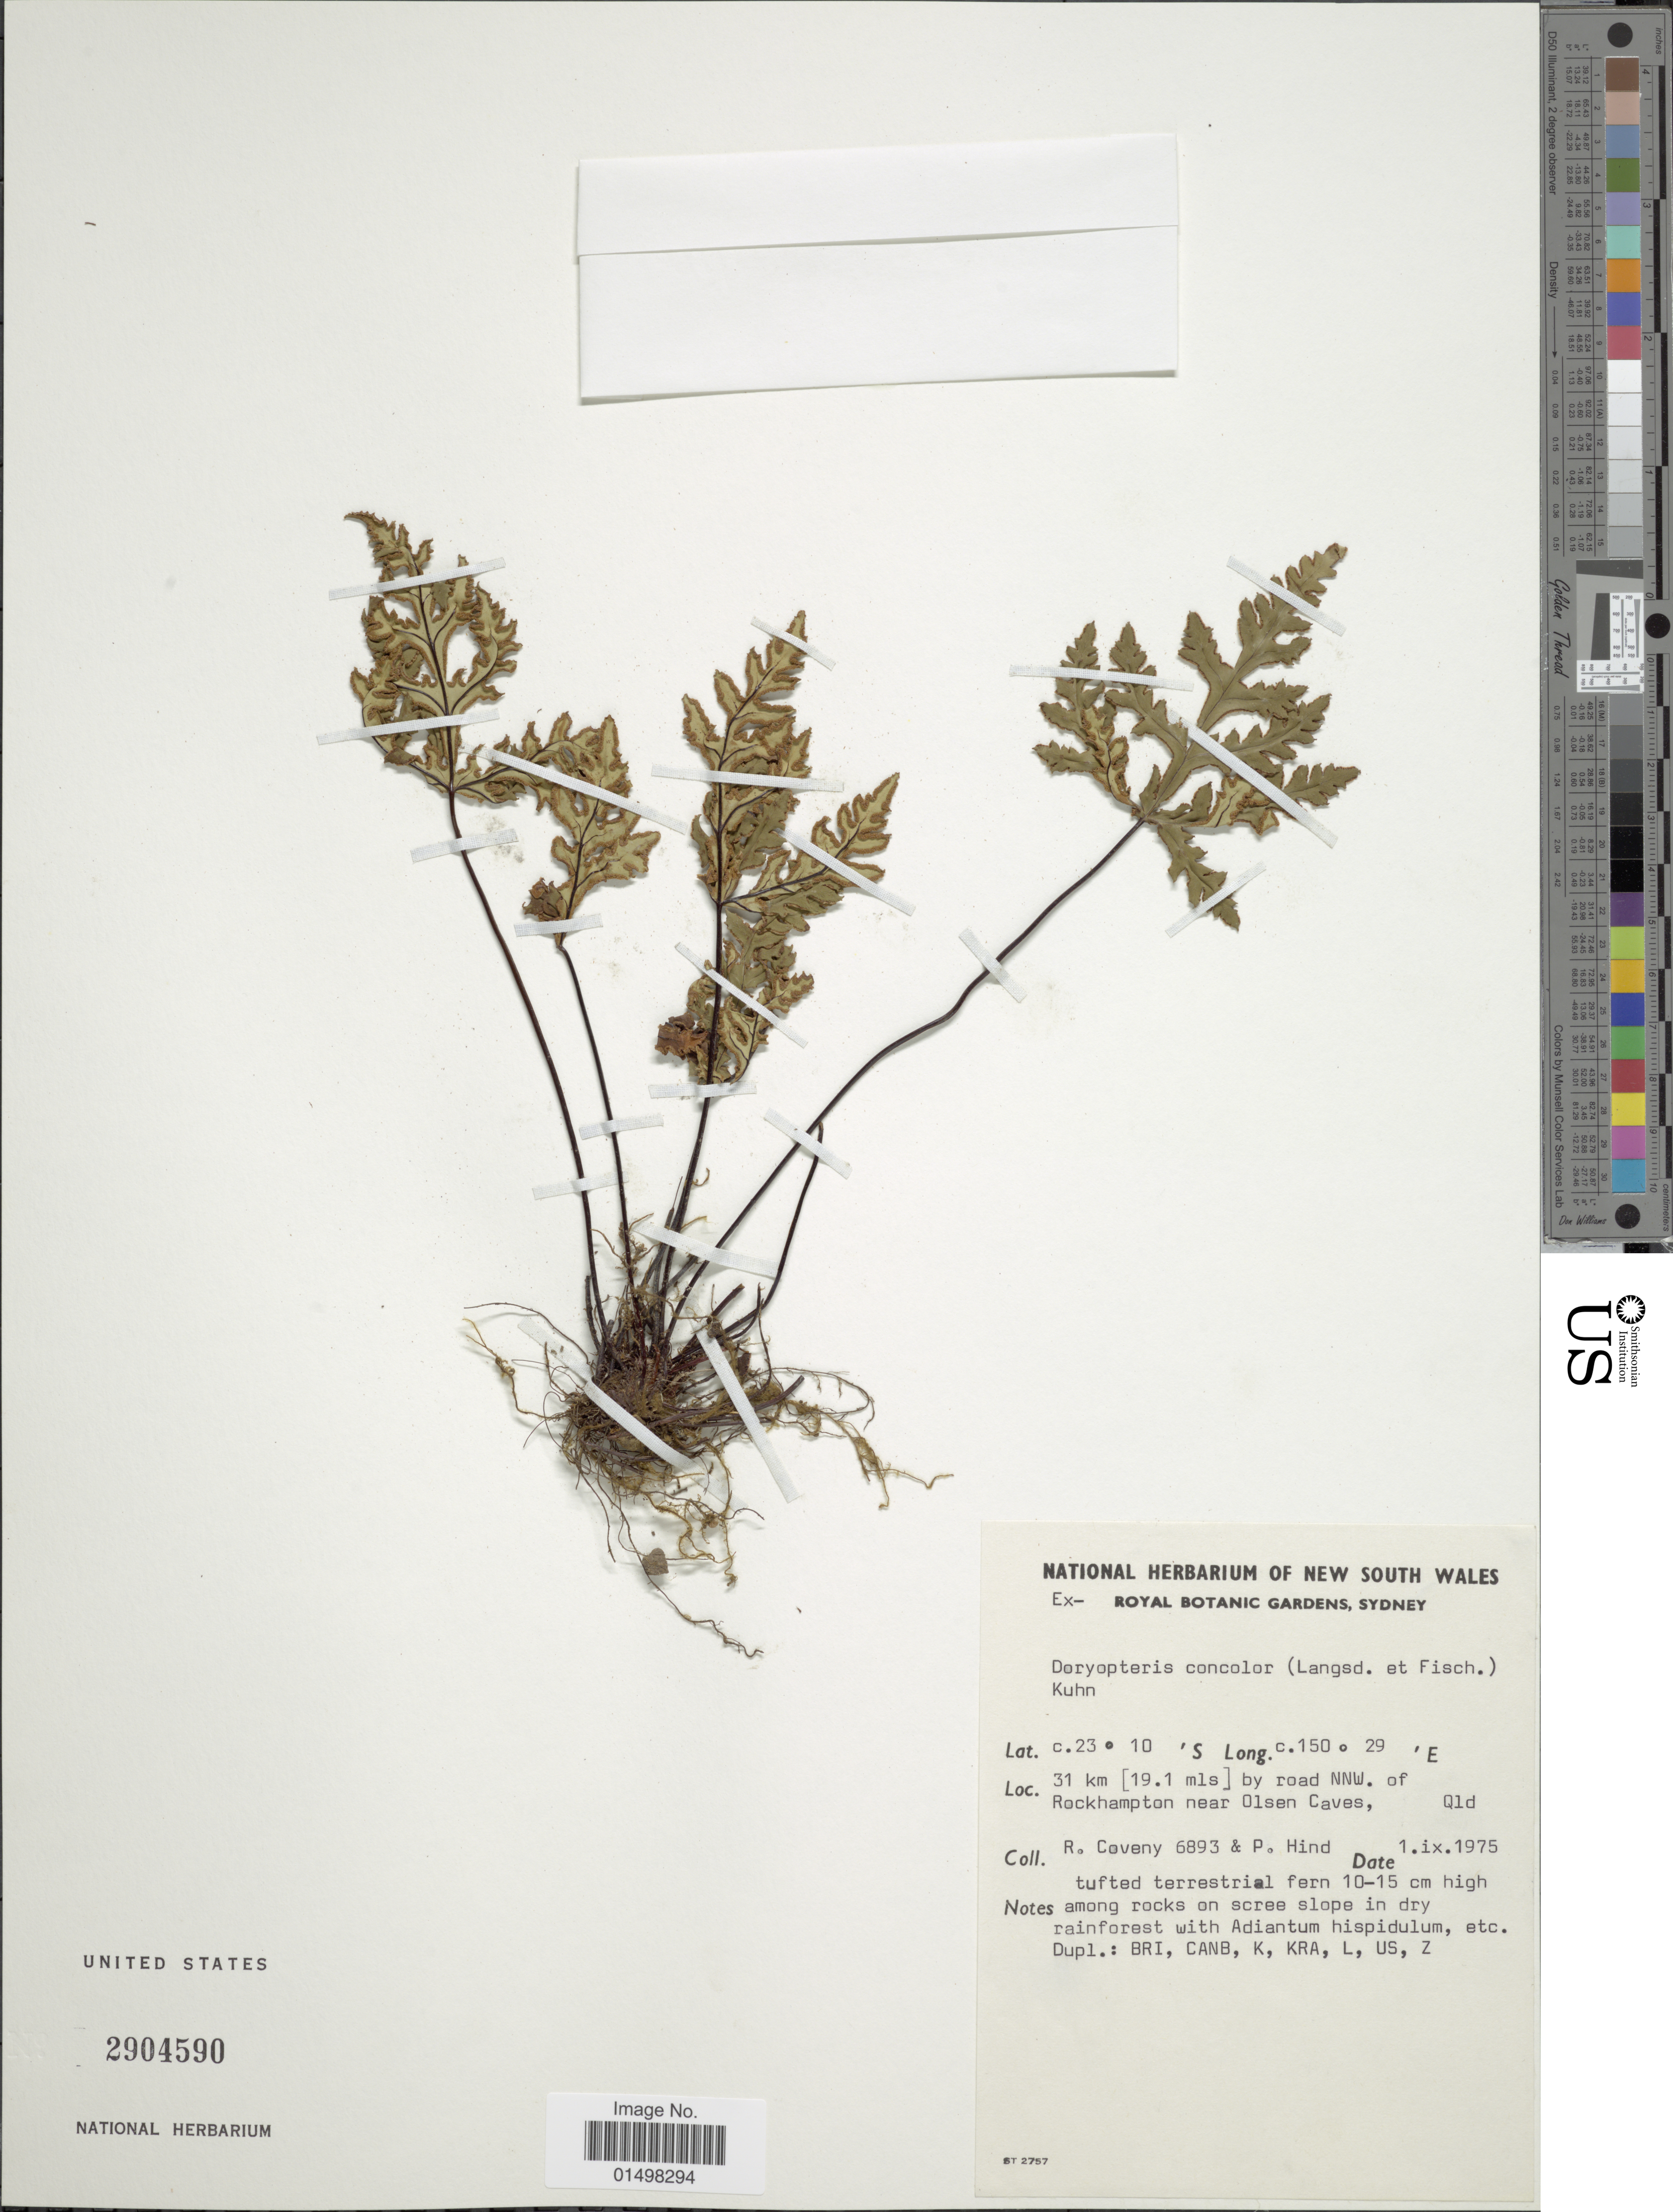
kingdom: Plantae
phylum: Tracheophyta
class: Polypodiopsida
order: Polypodiales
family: Pteridaceae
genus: Doryopteris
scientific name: Doryopteris concolor var. concolor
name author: (Langsd. & Fisch.) Kuhn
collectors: R. Coveny & P. Hind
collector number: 6893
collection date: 1975-09-01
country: Australia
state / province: Queensland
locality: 31 km [19.1 mls] by road NNW, of Rockhampton near Olsen Caves, Qld.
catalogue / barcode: US 2904590